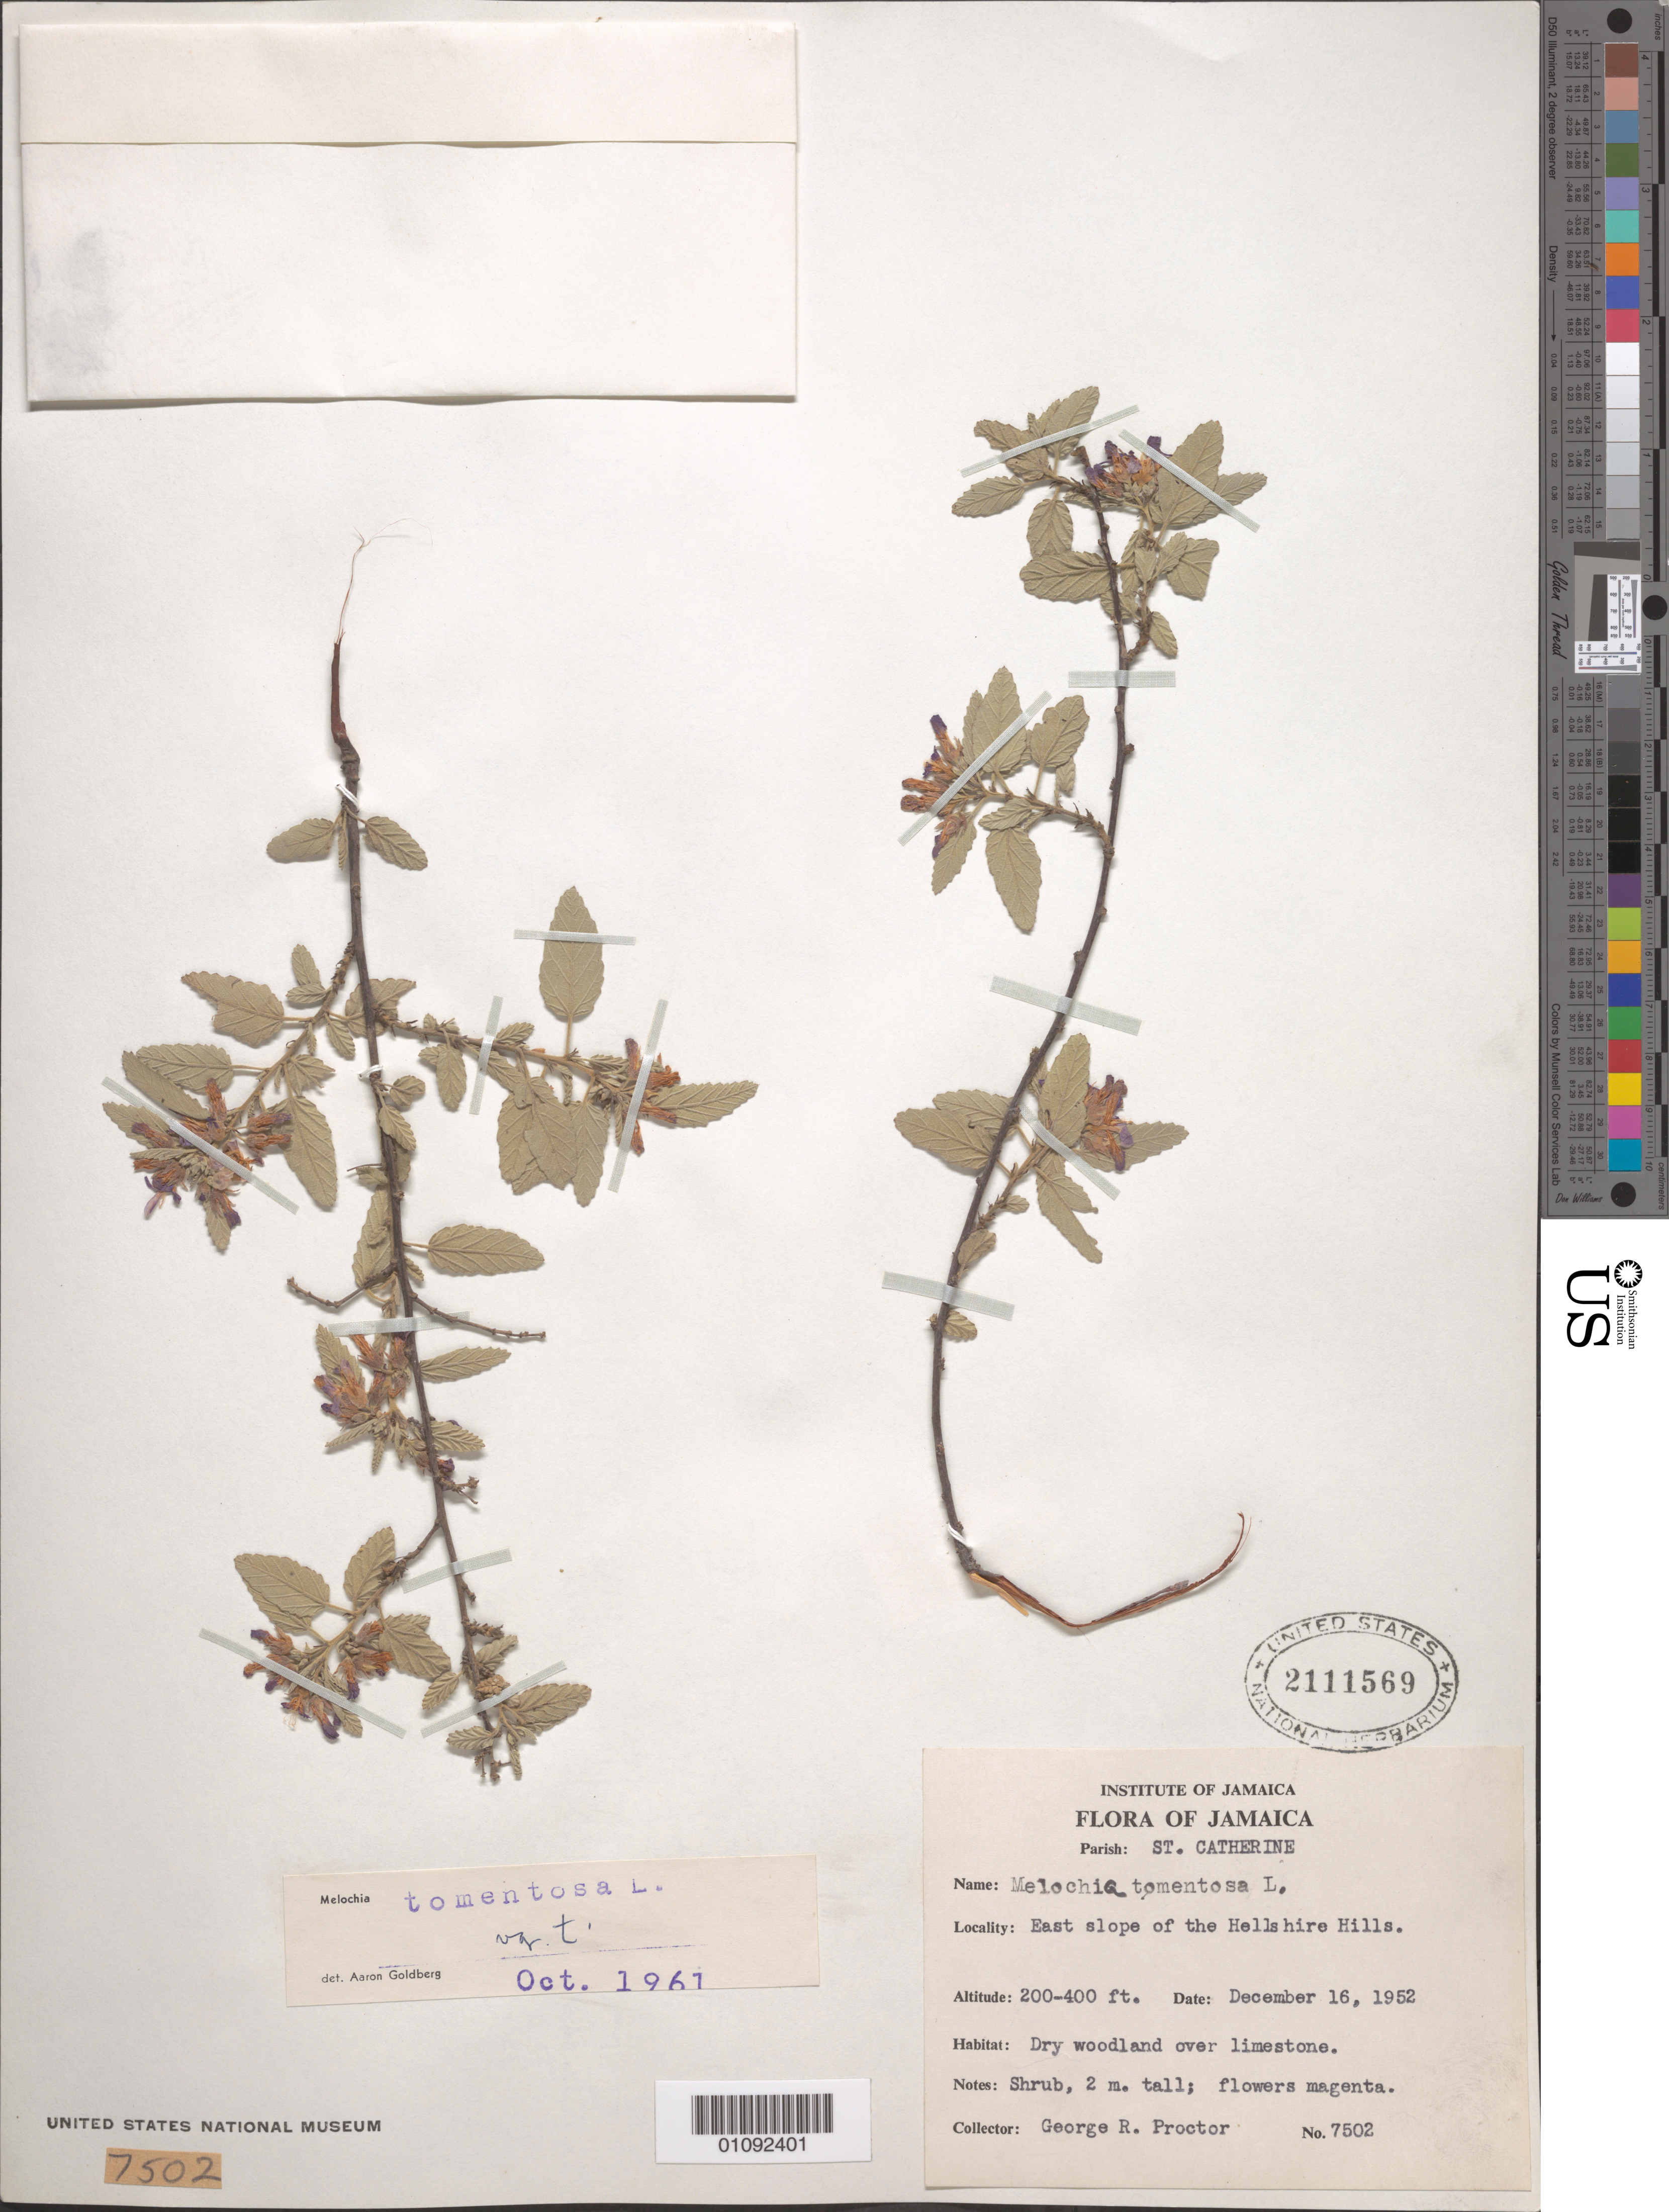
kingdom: Plantae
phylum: Tracheophyta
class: Magnoliopsida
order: Malvales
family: Malvaceae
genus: Melochia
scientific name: Melochia tomentosa var. tomentosa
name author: L.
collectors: G. R. Proctor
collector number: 7502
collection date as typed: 16 Dec 1952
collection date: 1952-12-16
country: Jamaica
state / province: Saint Catherine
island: Jamaica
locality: E slope of the Hellshire Hills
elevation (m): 61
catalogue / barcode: US 2111569